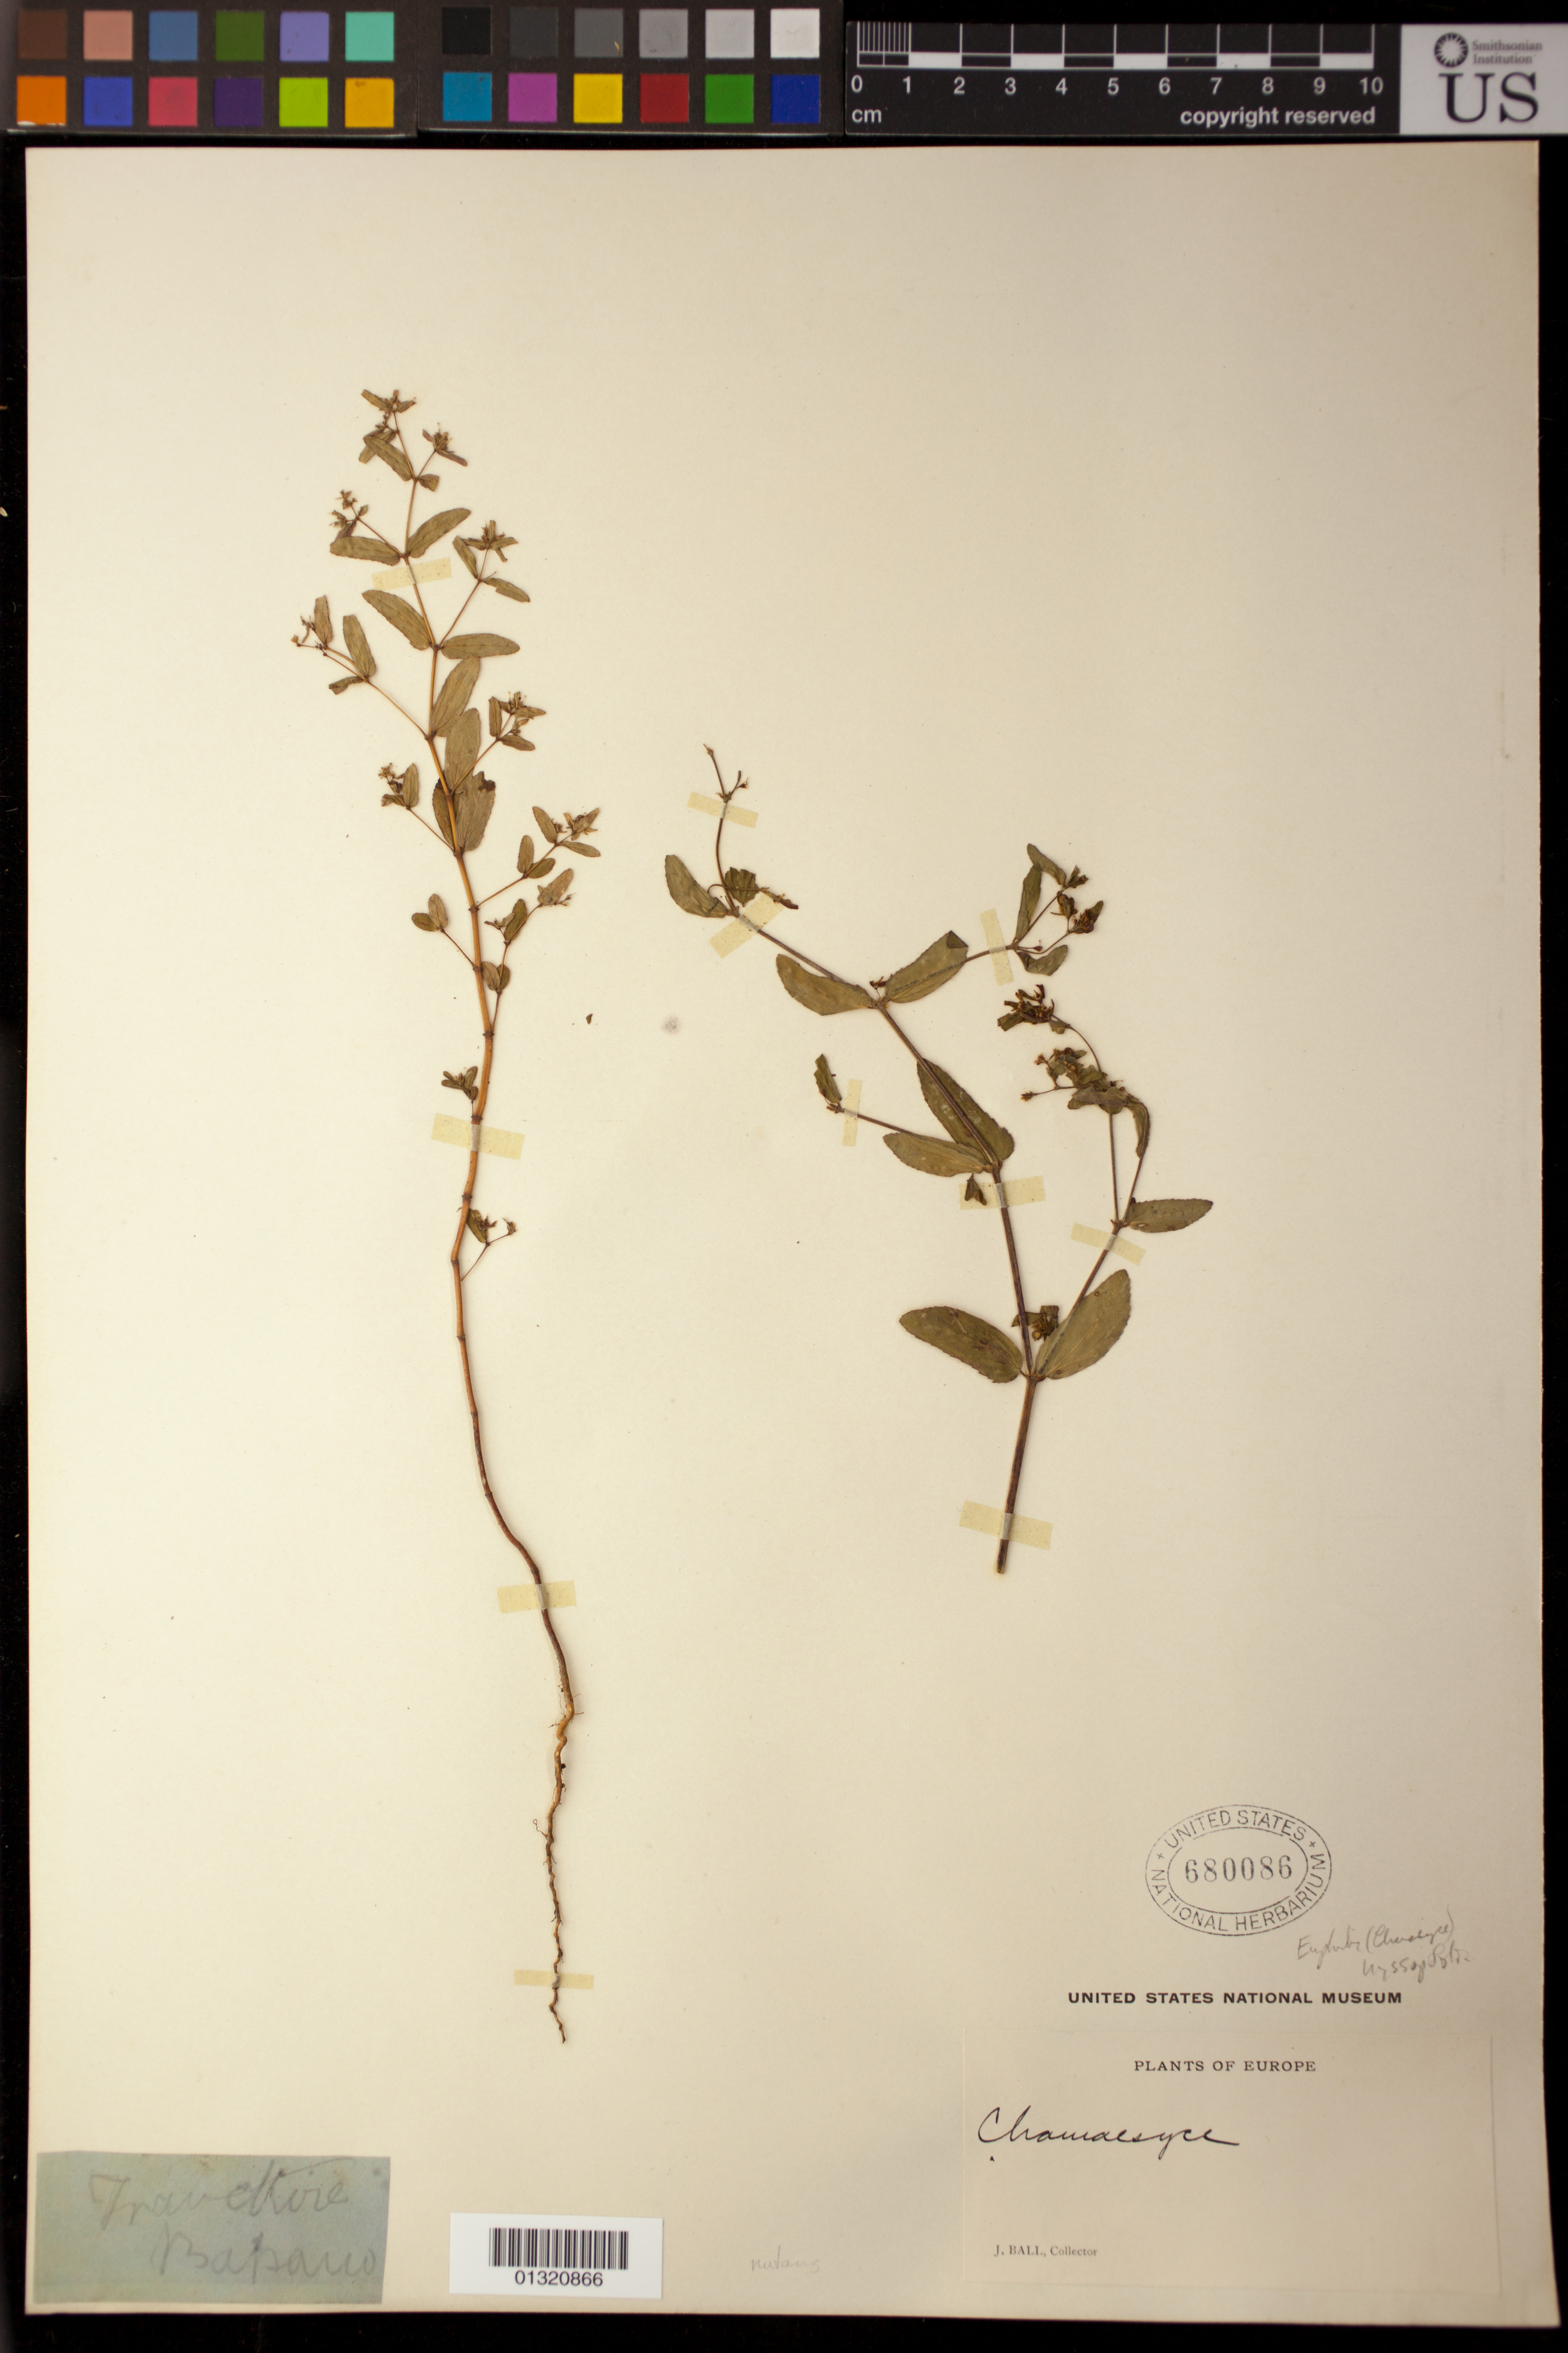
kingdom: Plantae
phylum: Tracheophyta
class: Magnoliopsida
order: Malpighiales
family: Euphorbiaceae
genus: Euphorbia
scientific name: Euphorbia hyssopifolia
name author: L.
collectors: J. Ball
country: Italy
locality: Europe, Tranethire [interpreted], Bassano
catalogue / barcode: US 680086